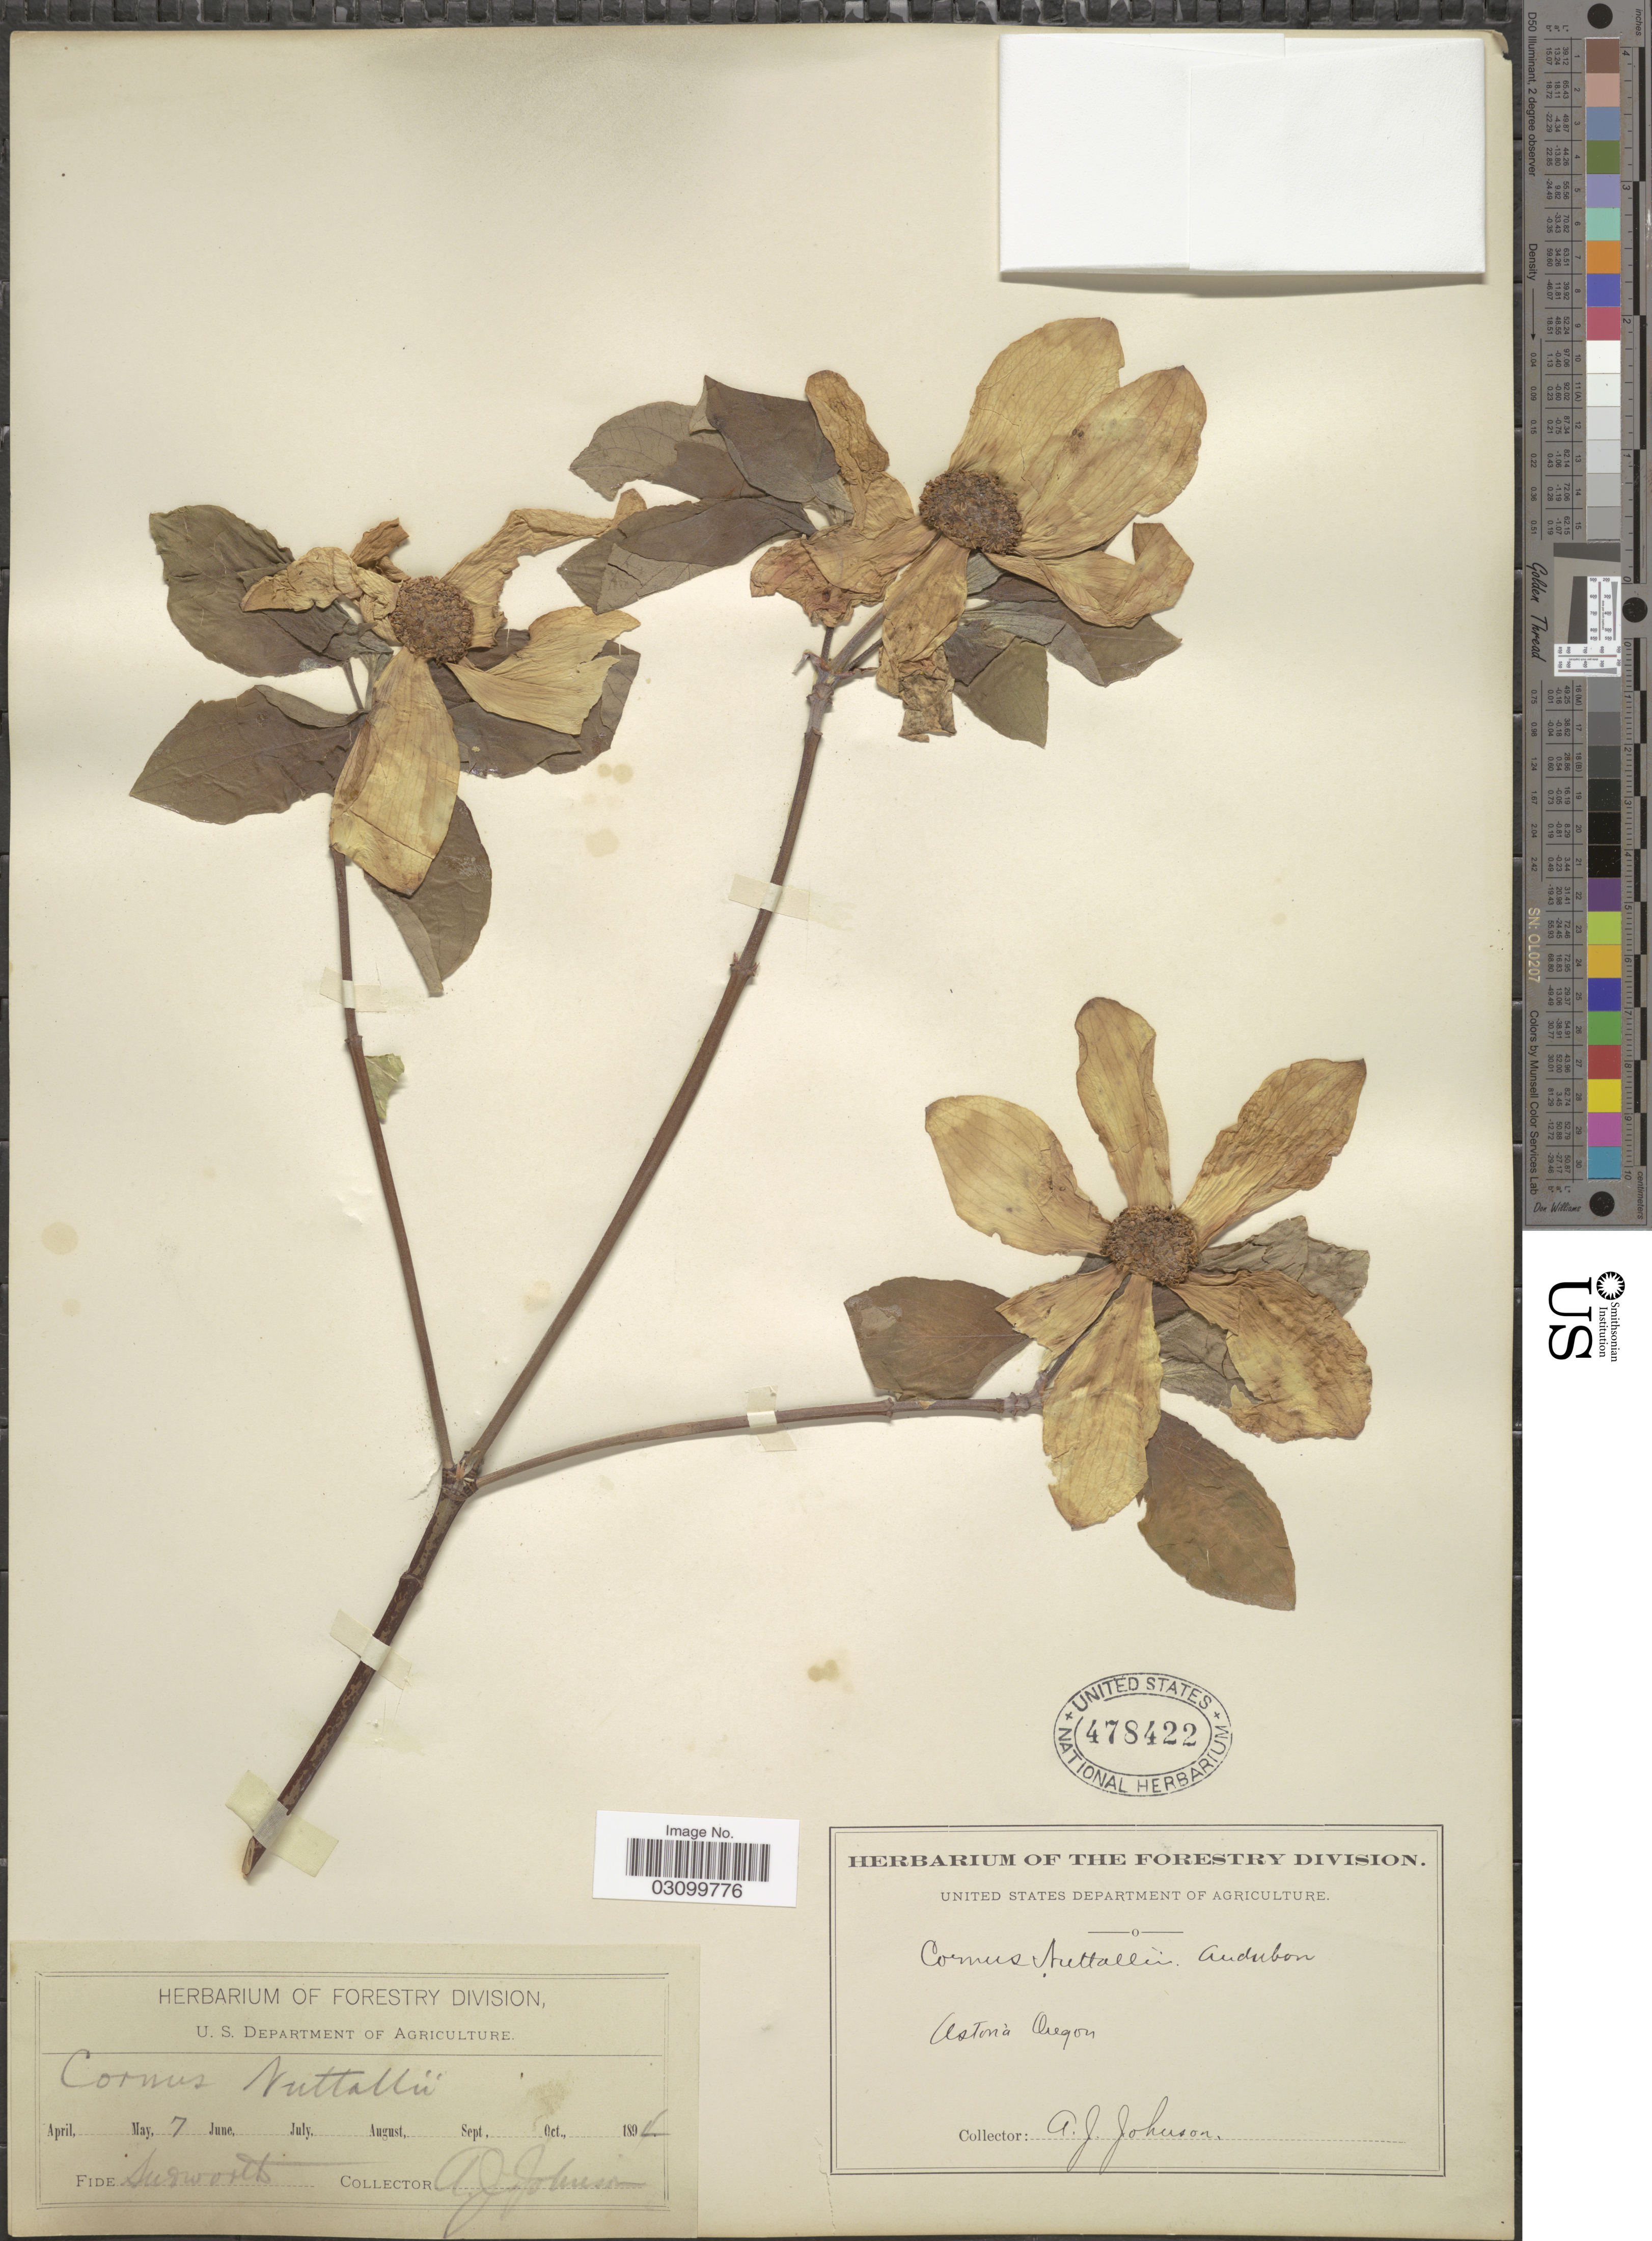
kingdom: Plantae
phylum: Tracheophyta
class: Magnoliopsida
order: Cornales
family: Cornaceae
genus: Cornus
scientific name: Cornus nuttallii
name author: Audubon ex Torr. & A. Gray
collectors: A. Johnson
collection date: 1894-05-07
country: United States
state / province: Oregon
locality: Astoria.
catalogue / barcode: US 478422